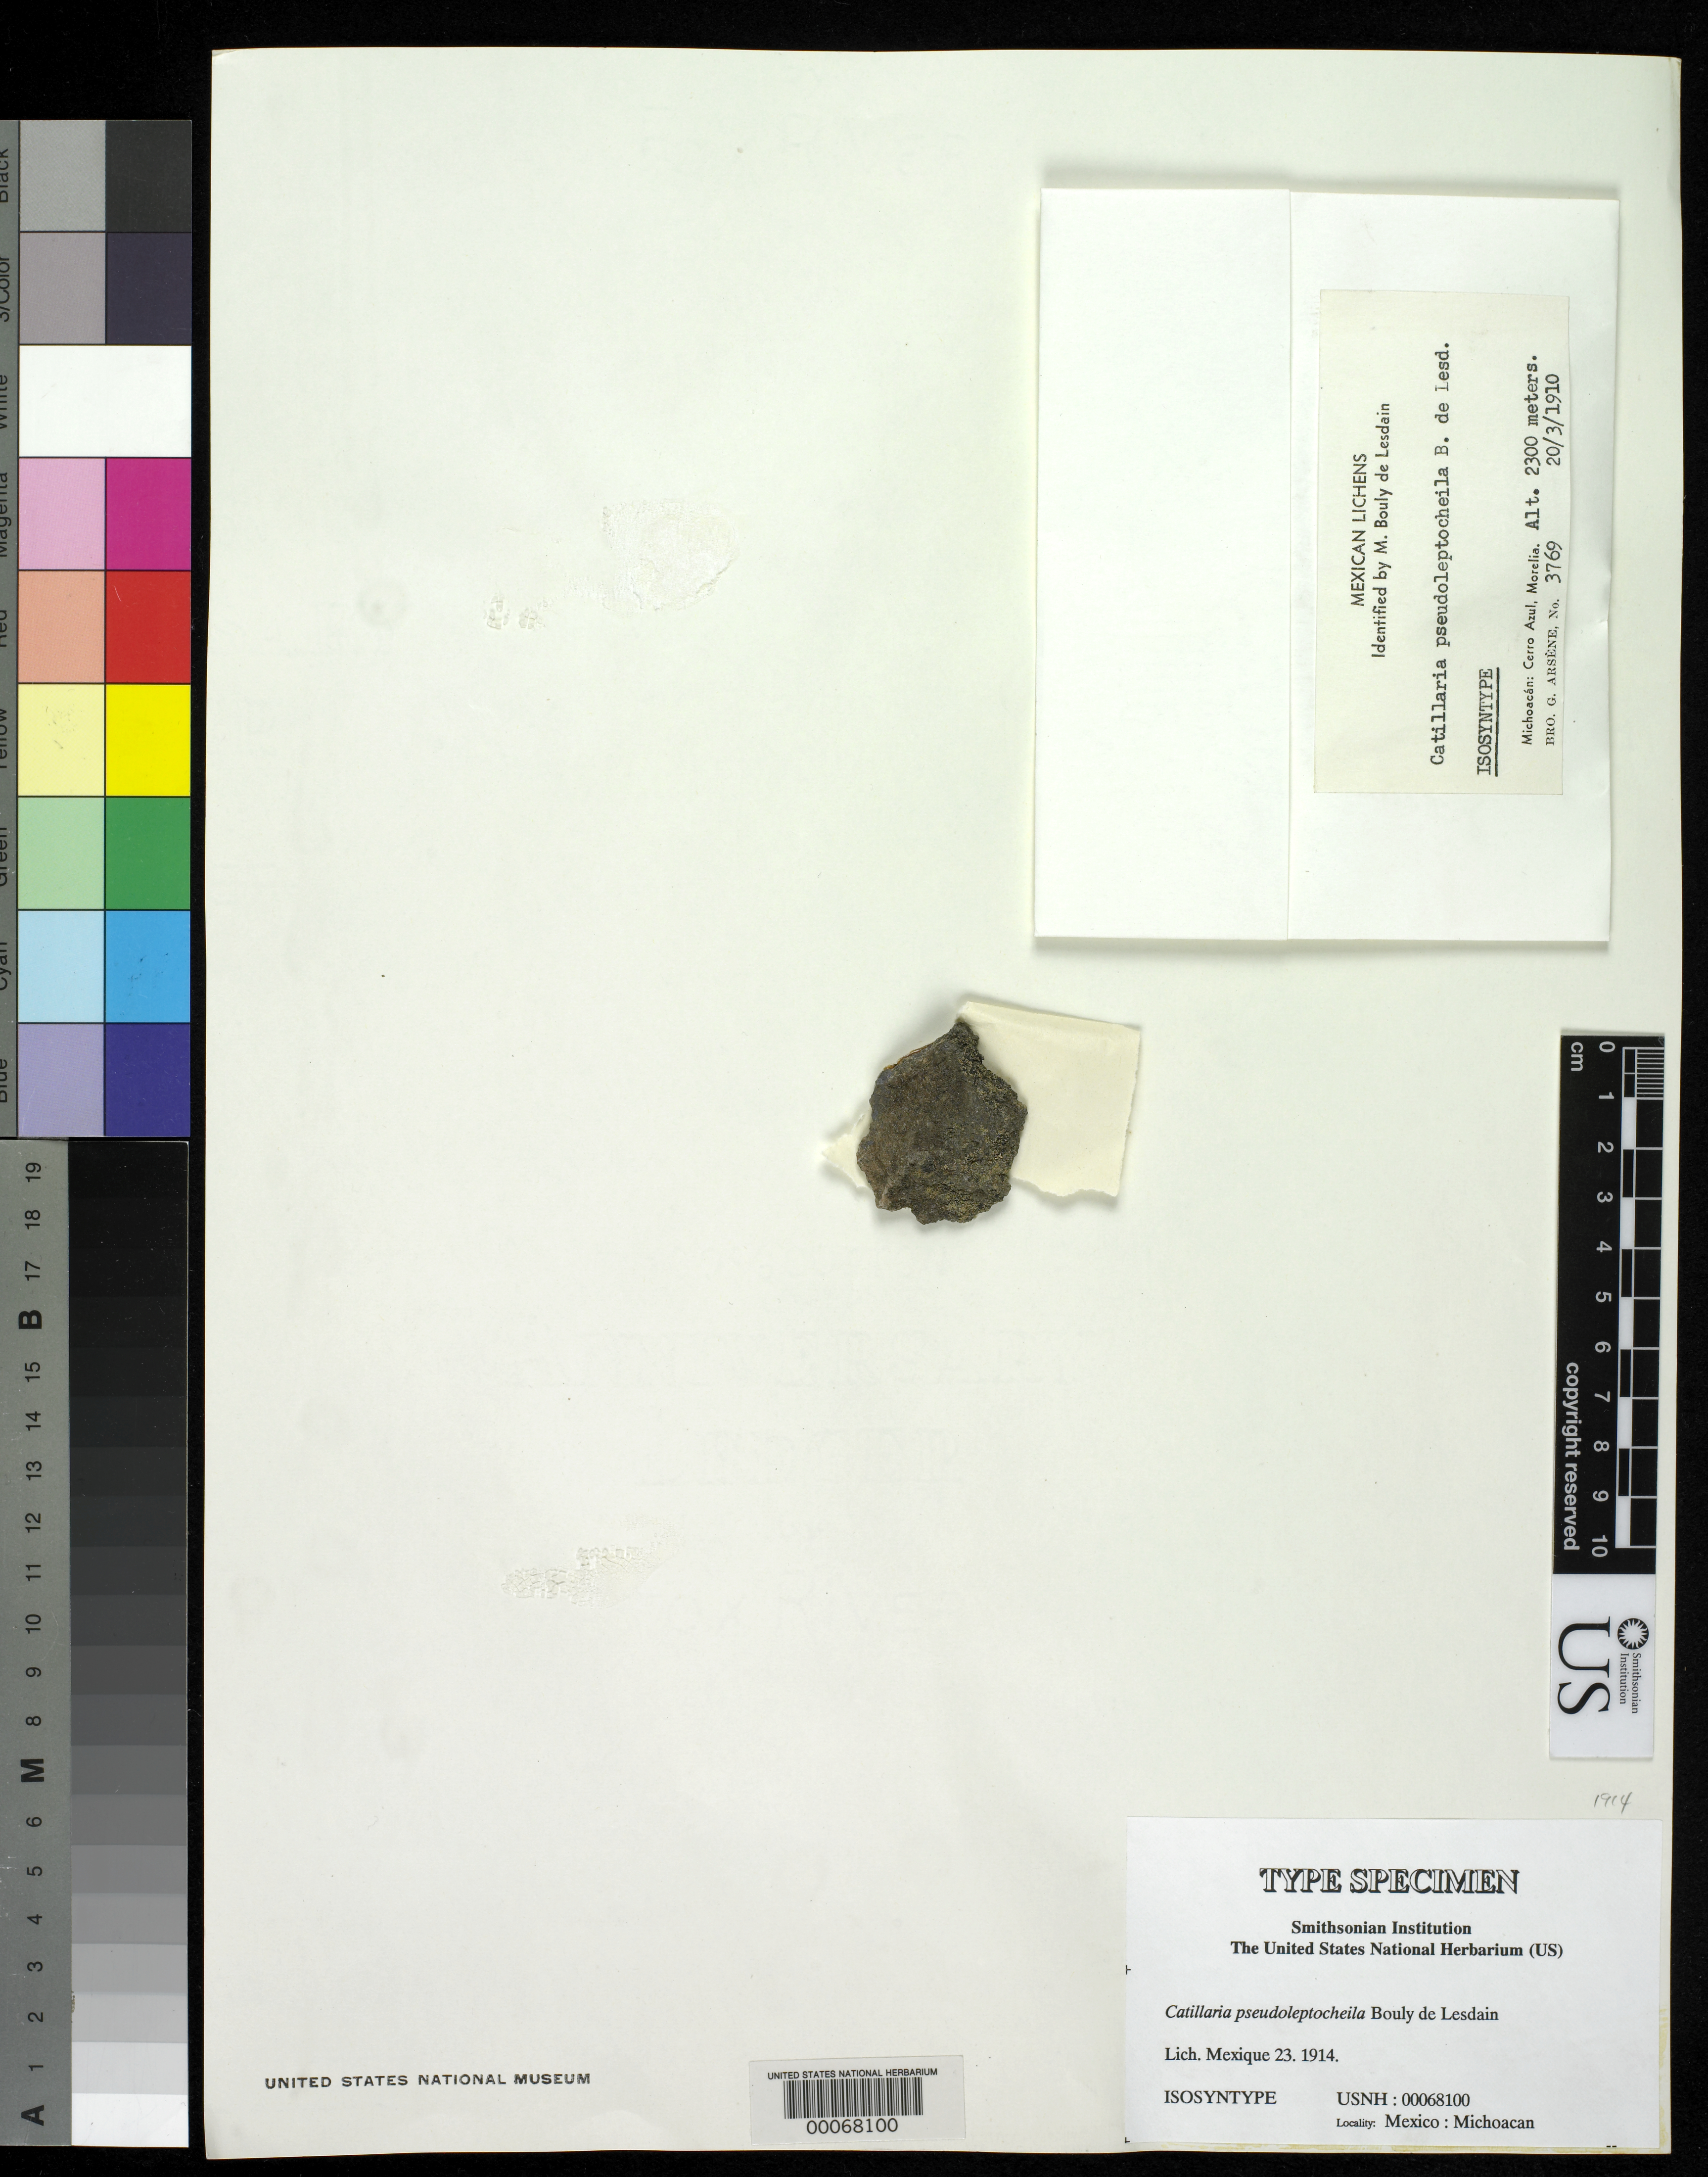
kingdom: Fungi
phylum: Ascomycota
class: Lecanoromycetes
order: Lecanorales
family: Catillariaceae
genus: Catillaria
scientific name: Catillaria pseudoleptocheila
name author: B. de Lesd.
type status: Isosyntype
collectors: Bro. G. Arsène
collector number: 3769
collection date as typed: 20 Mar 1910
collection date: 1910-03-20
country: Mexico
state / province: Michoacán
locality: Cerro Azul, Morelia.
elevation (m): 2300